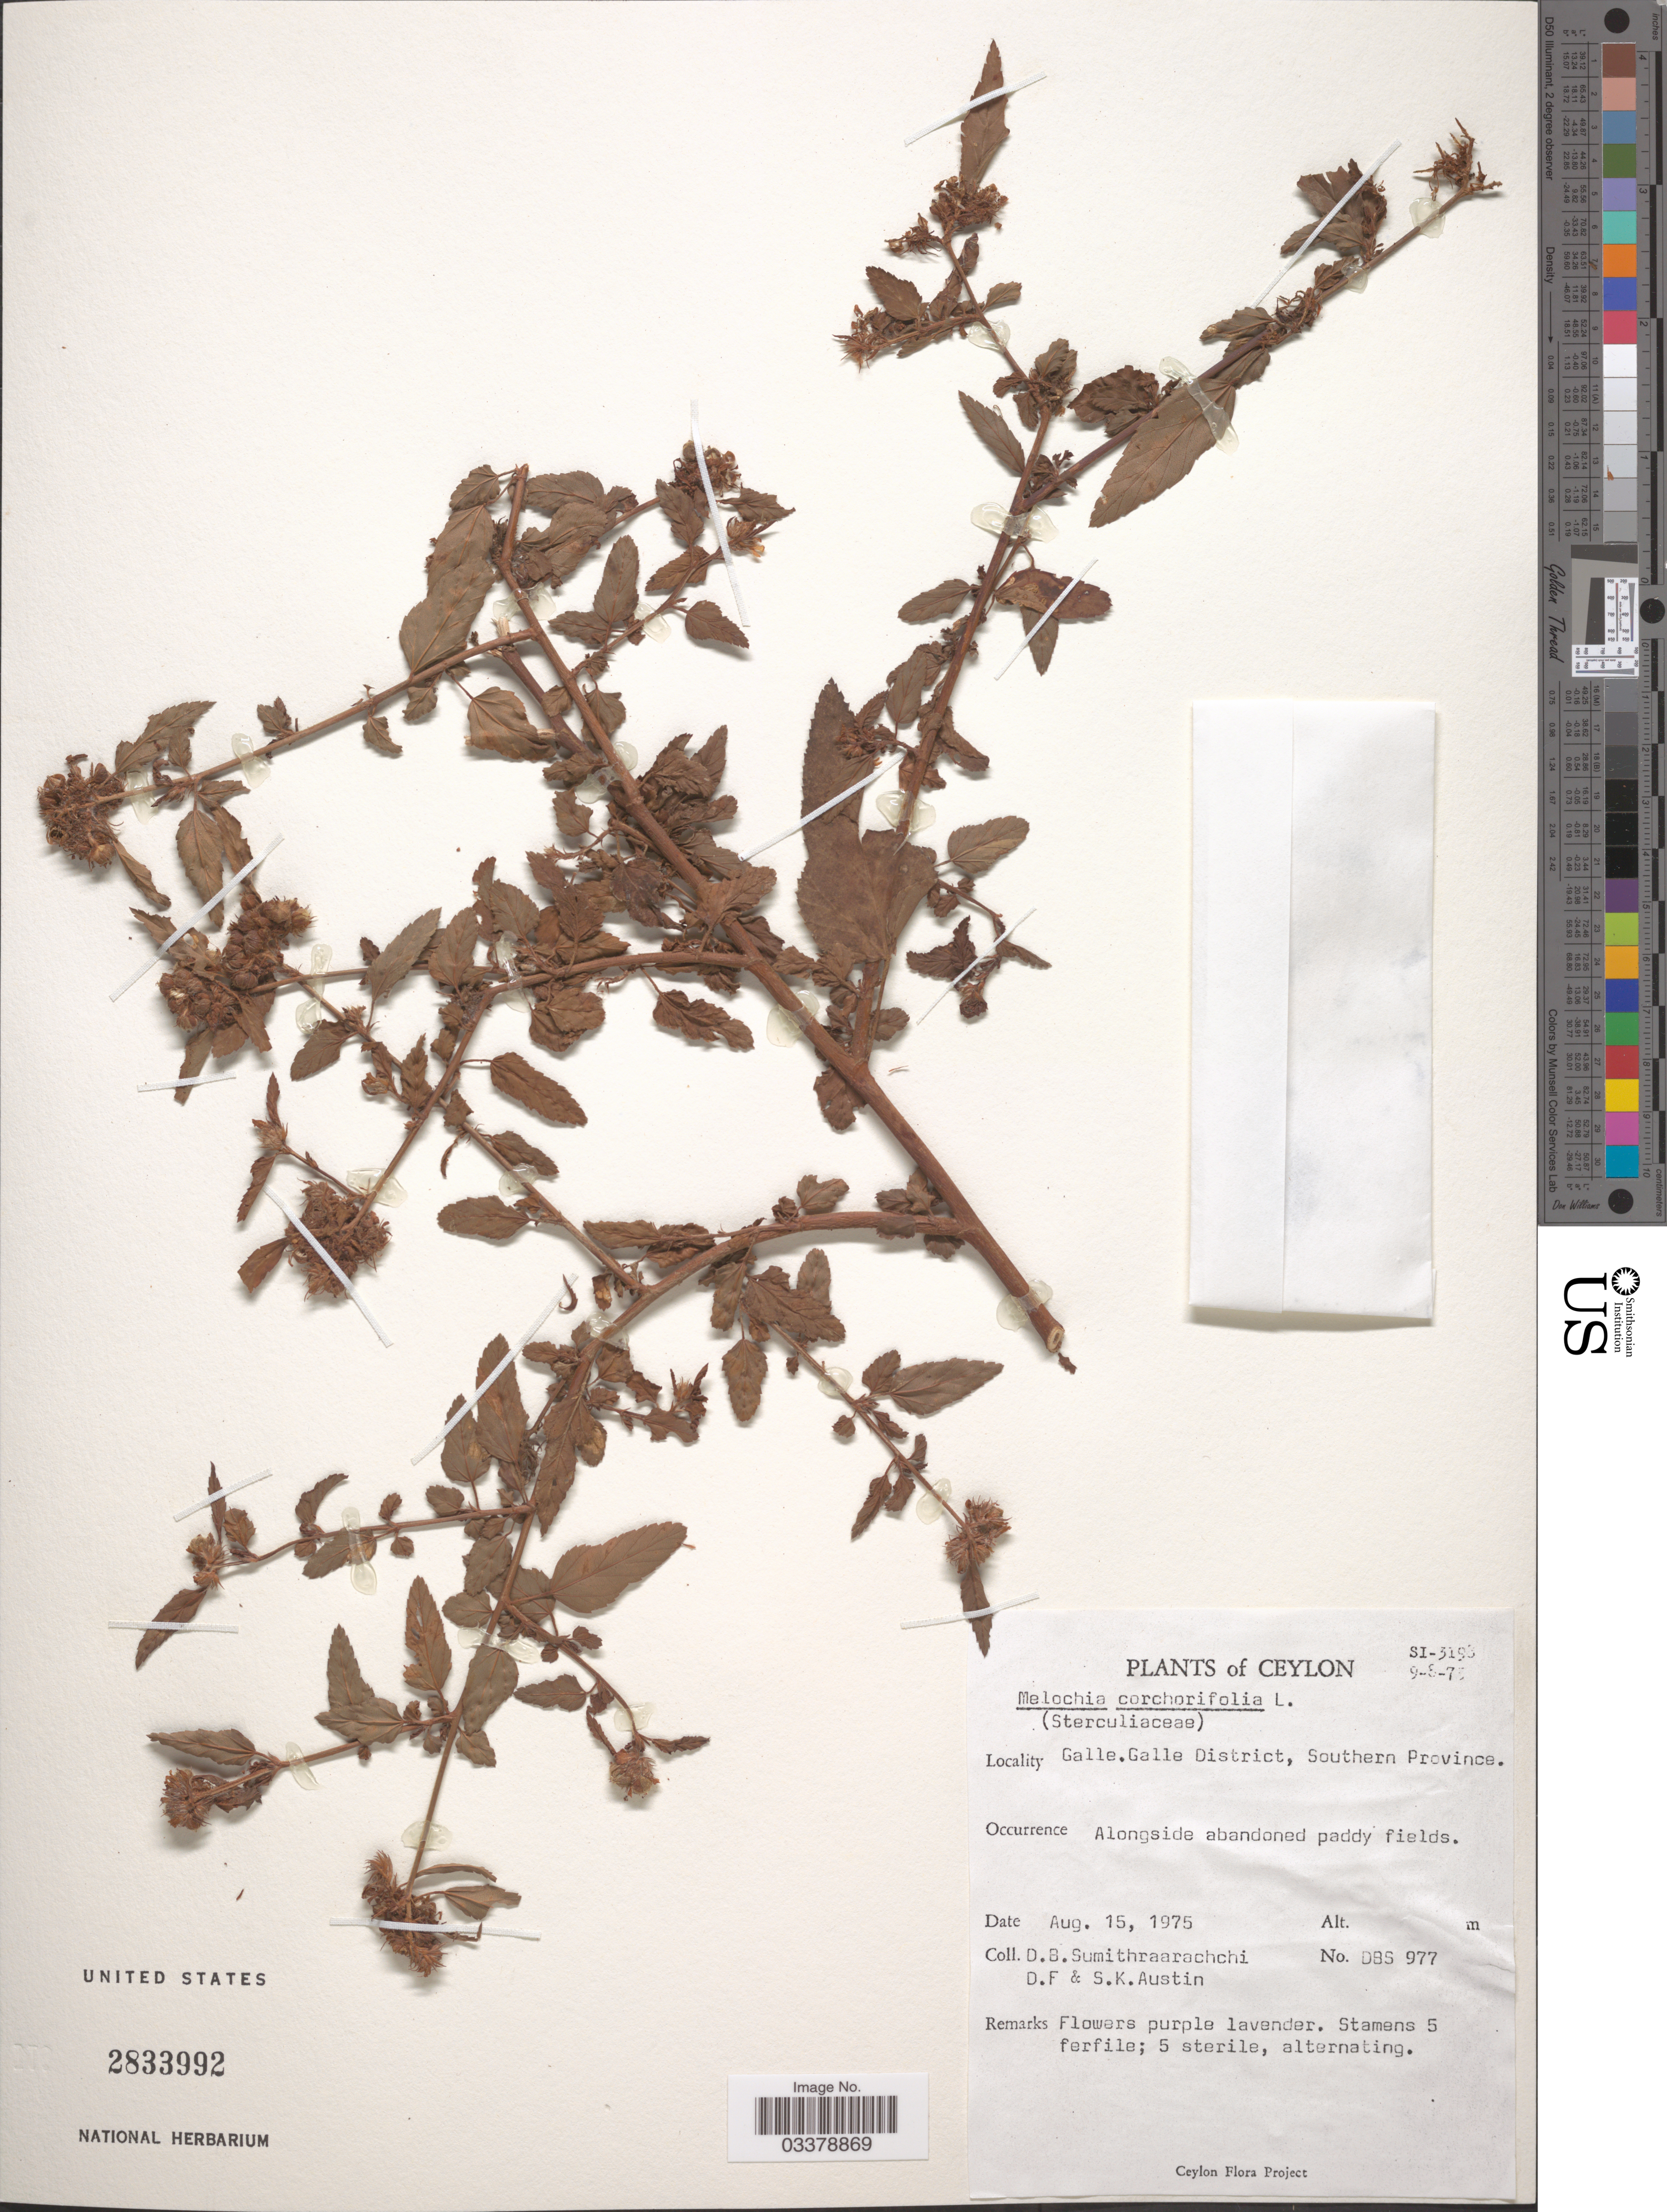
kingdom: Plantae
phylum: Tracheophyta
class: Magnoliopsida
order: Malvales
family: Malvaceae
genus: Melochia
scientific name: Melochia corchorifolia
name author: L.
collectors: D. B. Sumithraarachchi, D. Austin & S. Austin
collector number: DBS 977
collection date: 1975-08-15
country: Sri Lanka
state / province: Southern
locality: Ceylon, Galle. Galle District. Alongside abandoned paddy fields.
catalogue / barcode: US 2833992